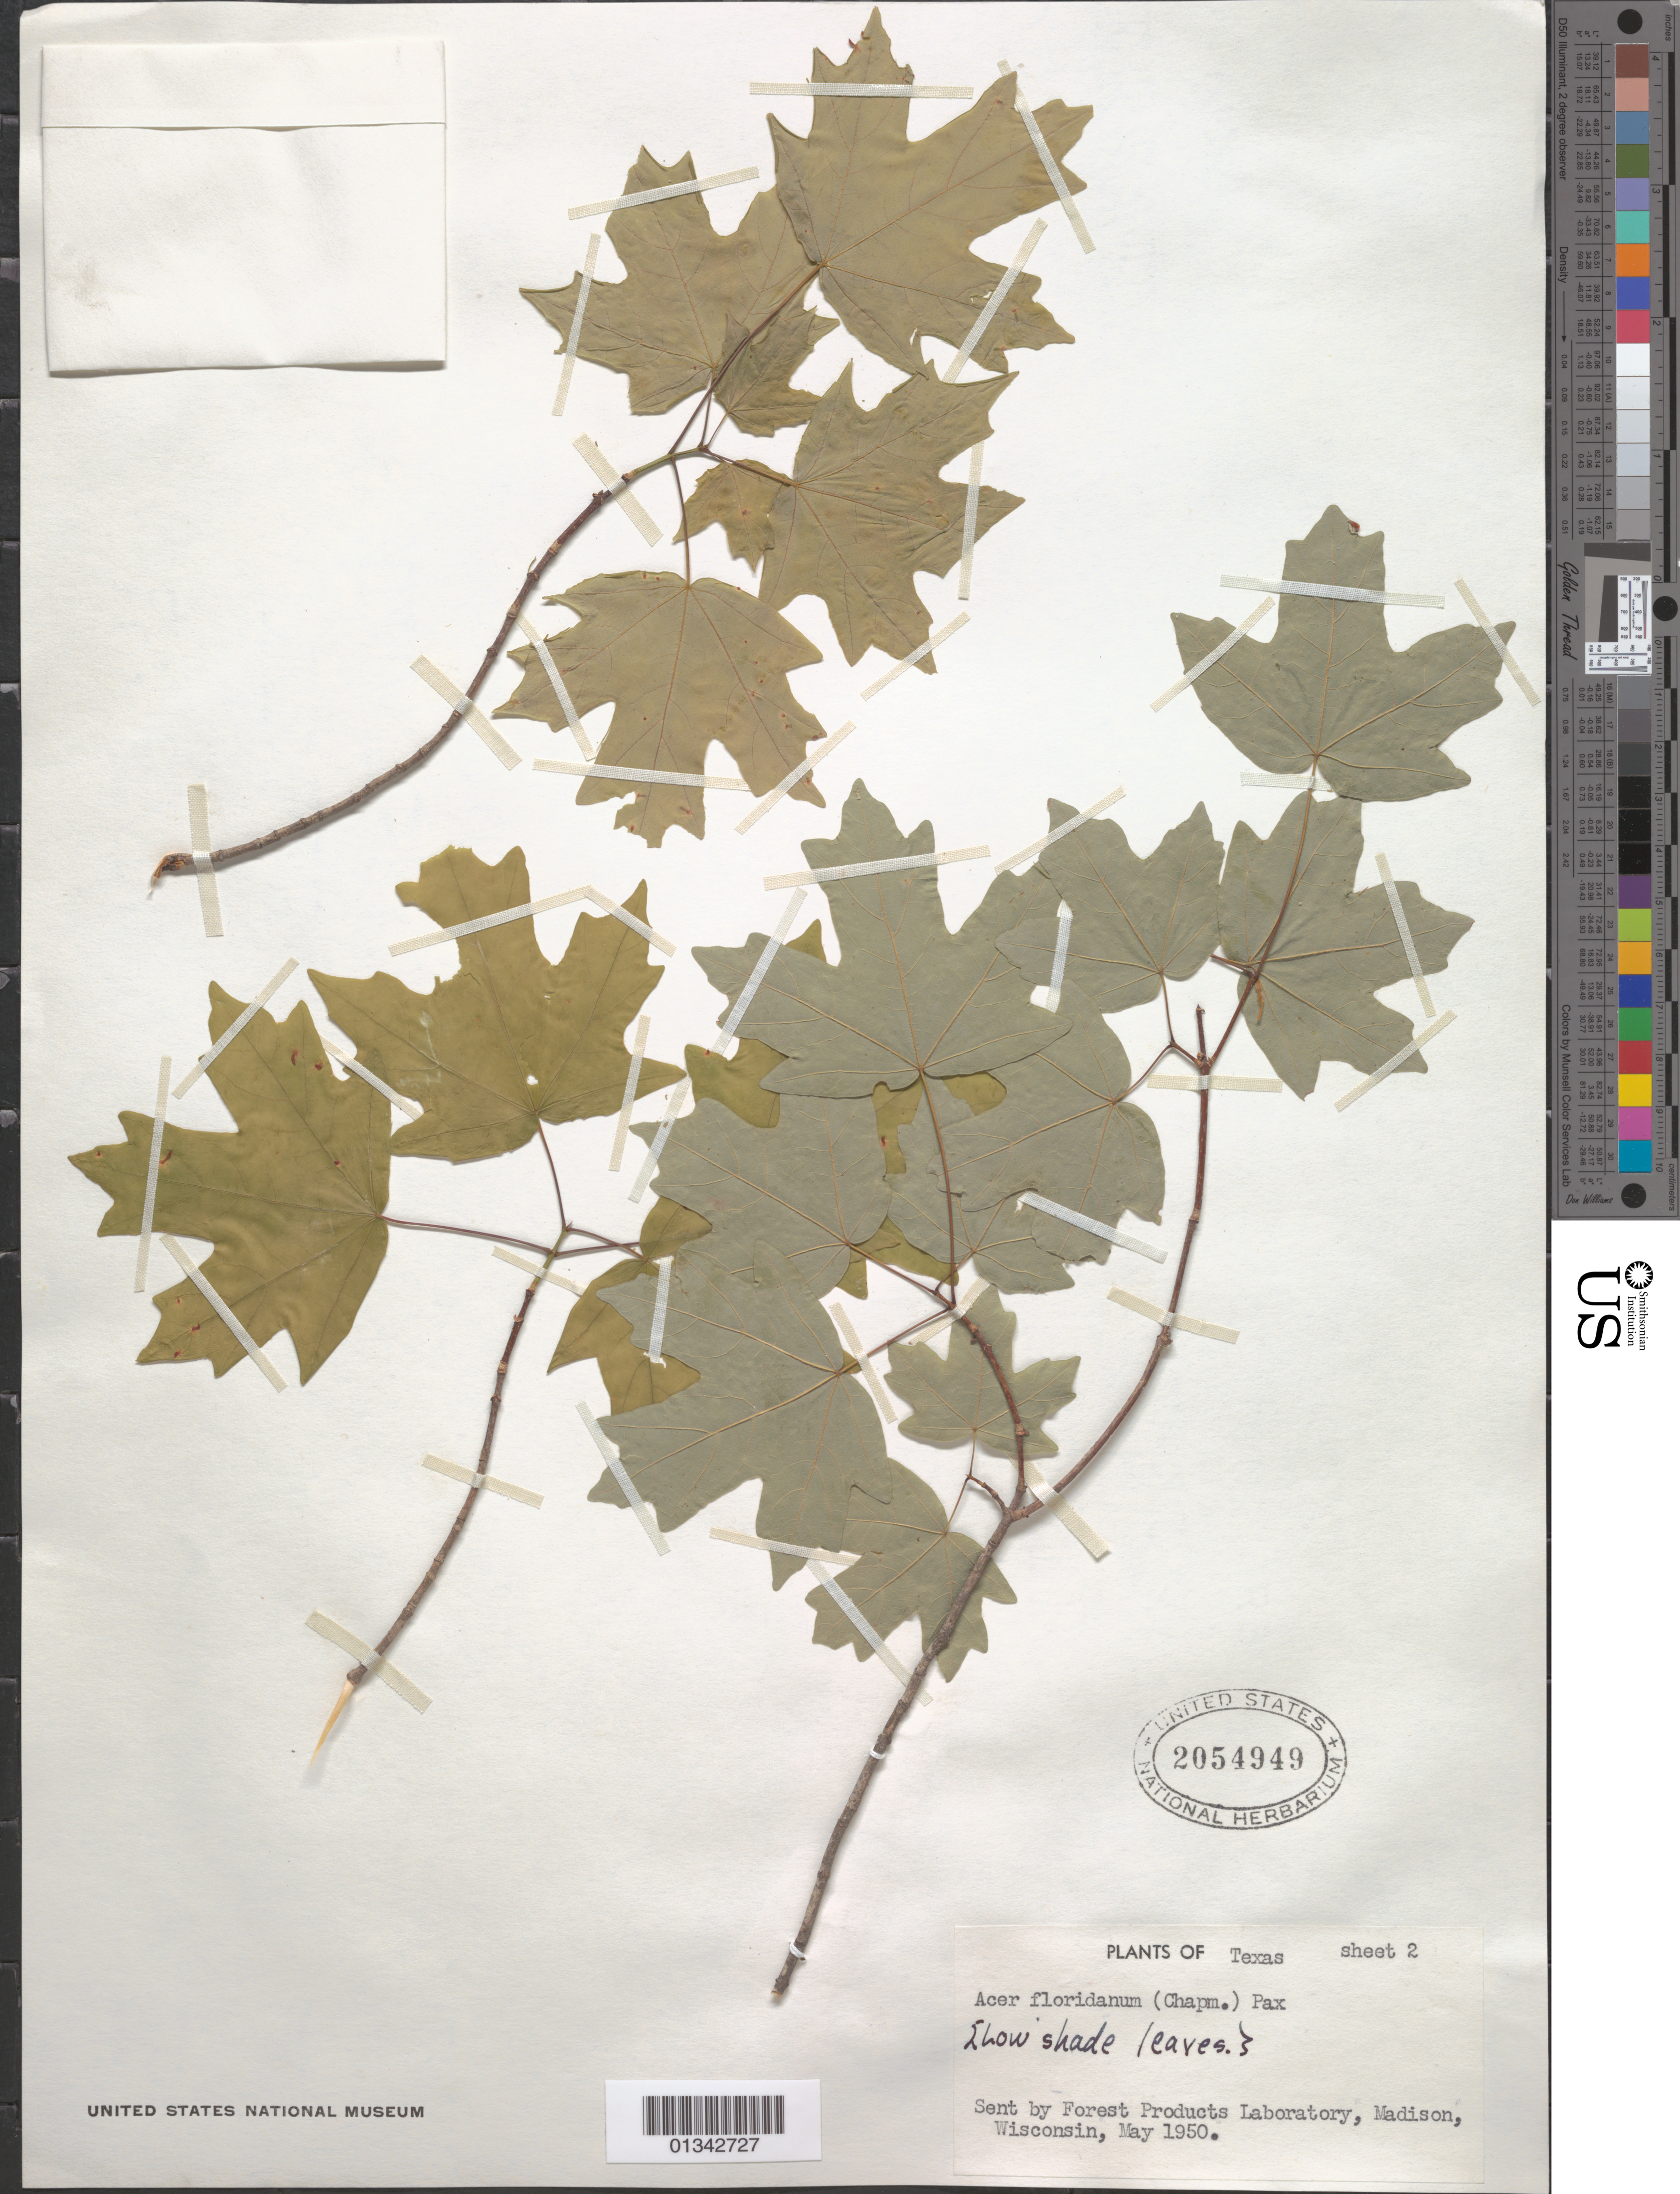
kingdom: Plantae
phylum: Tracheophyta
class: Magnoliopsida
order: Sapindales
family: Sapindaceae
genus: Acer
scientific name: Acer saccharum subsp. floridanum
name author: (Chapm.) Desmarais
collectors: Forest Products Laboratory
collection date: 1950-05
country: United States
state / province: Texas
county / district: Jefferson County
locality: East Texas, N of Port Arthur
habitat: Growing on bottom-land which is periodically inundated; not on higher lands. Low shade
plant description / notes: Label says: "Sent by Forest Products Laboratory, Madison, Wisconsin, May 1950"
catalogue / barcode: US 2054949